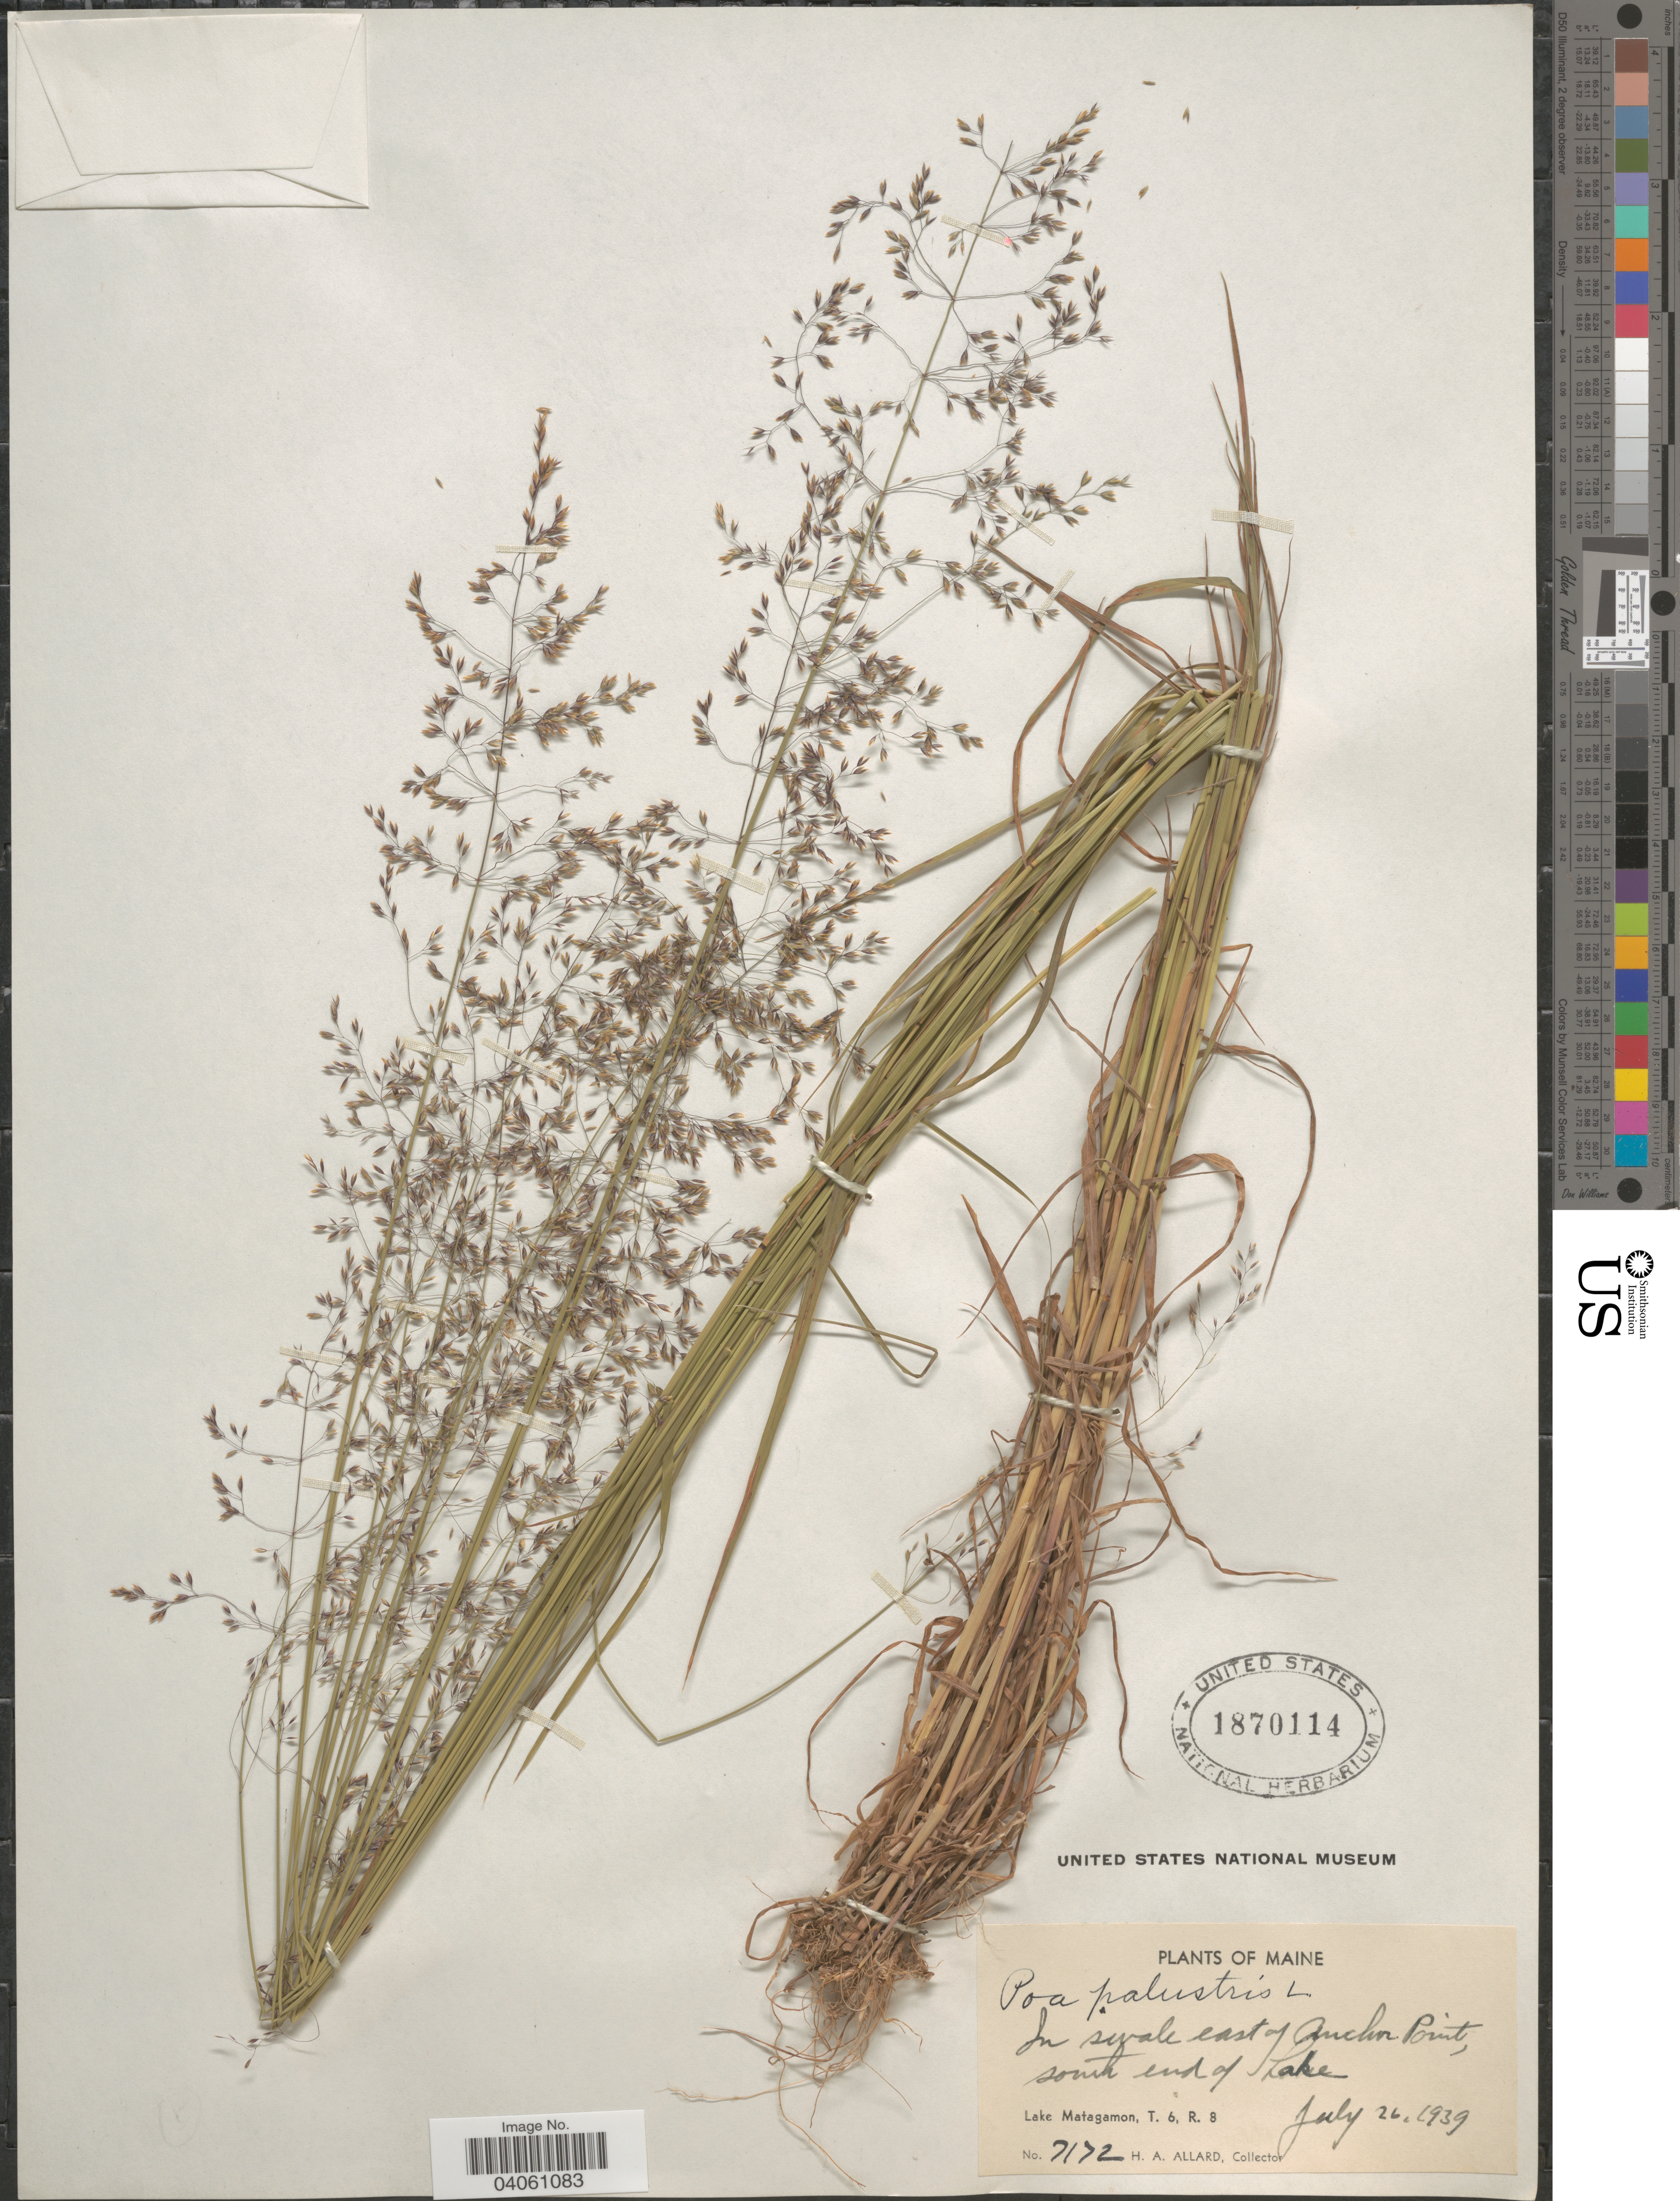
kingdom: Plantae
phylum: Tracheophyta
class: Liliopsida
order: Poales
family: Poaceae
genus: Poa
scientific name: Poa palustris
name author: L.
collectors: H. A. Allard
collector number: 7172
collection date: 1939-07-26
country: United States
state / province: Maine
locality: In swale east of Anchor Point, south end of Lake. Lake Matagamon, T. 6, R. 8.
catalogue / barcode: US 1870114